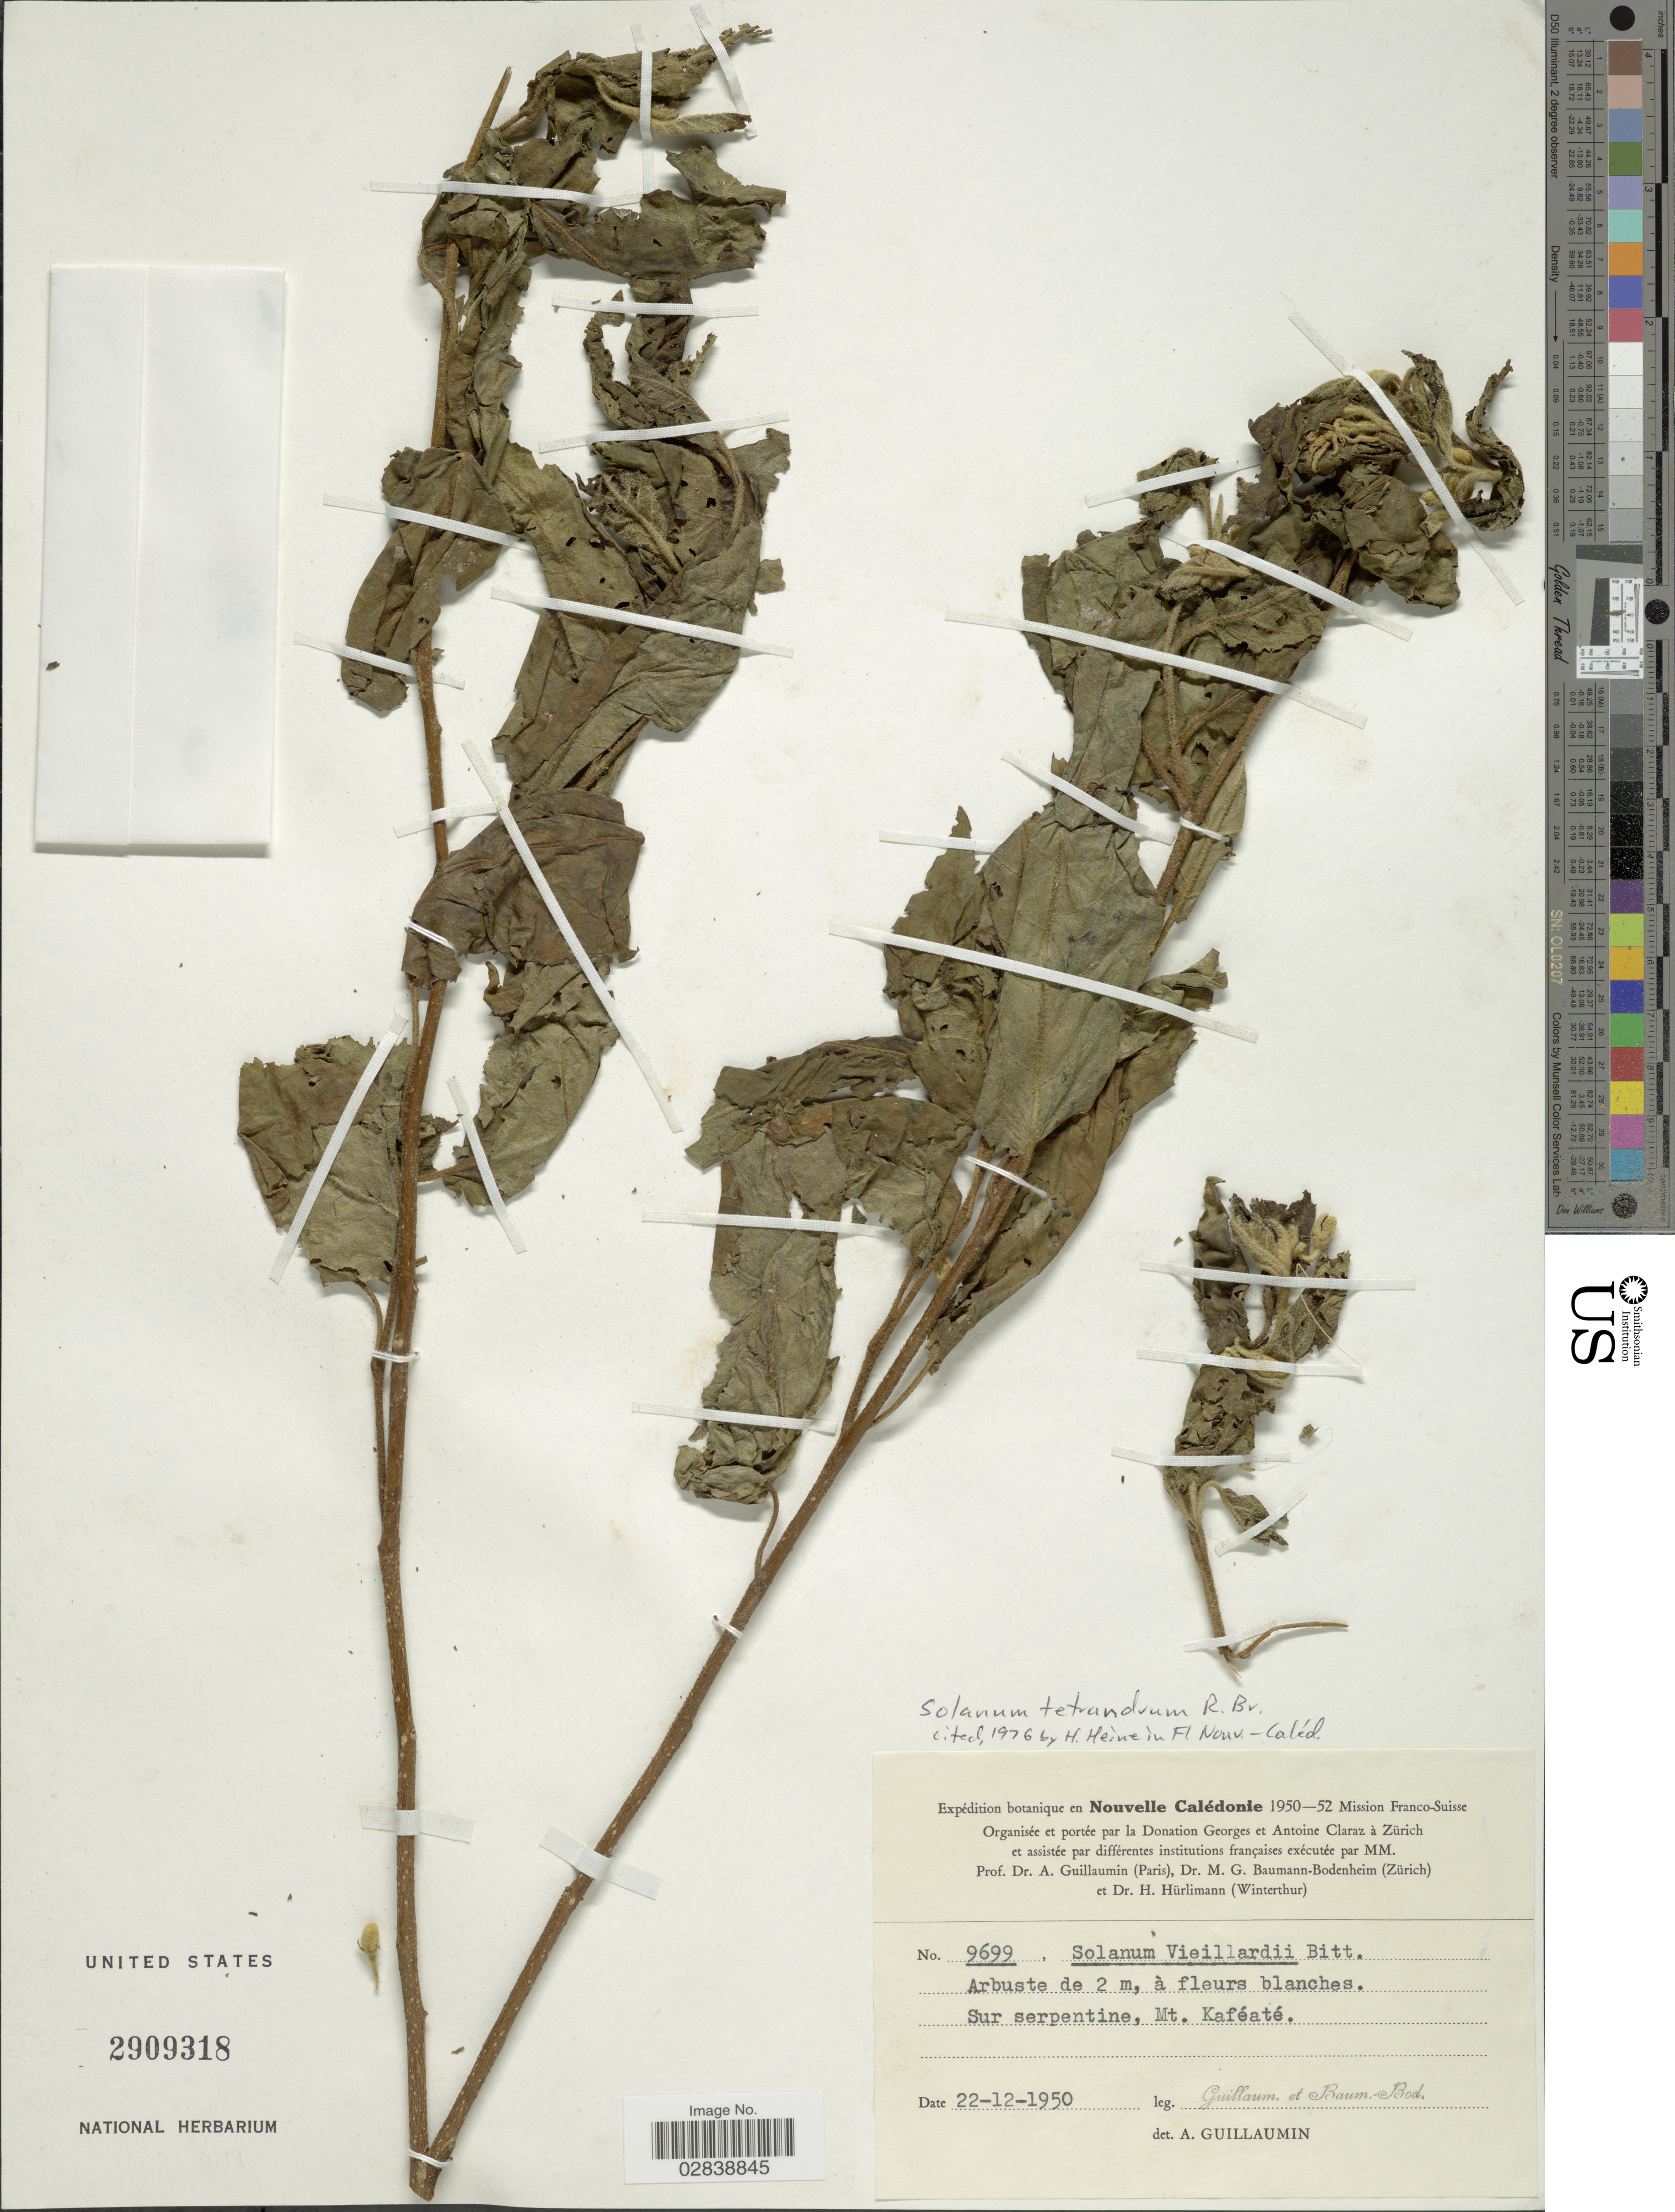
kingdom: Plantae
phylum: Tracheophyta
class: Magnoliopsida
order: Solanales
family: Solanaceae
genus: Solanum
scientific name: Solanum tetrandrum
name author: R. Br.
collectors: A. Guillaumin & M. G. Baumann-Bodenheim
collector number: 9699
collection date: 1950-12-22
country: New Caledonia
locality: Sur serpentine, Mt. Kaféaté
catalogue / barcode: US 2909318